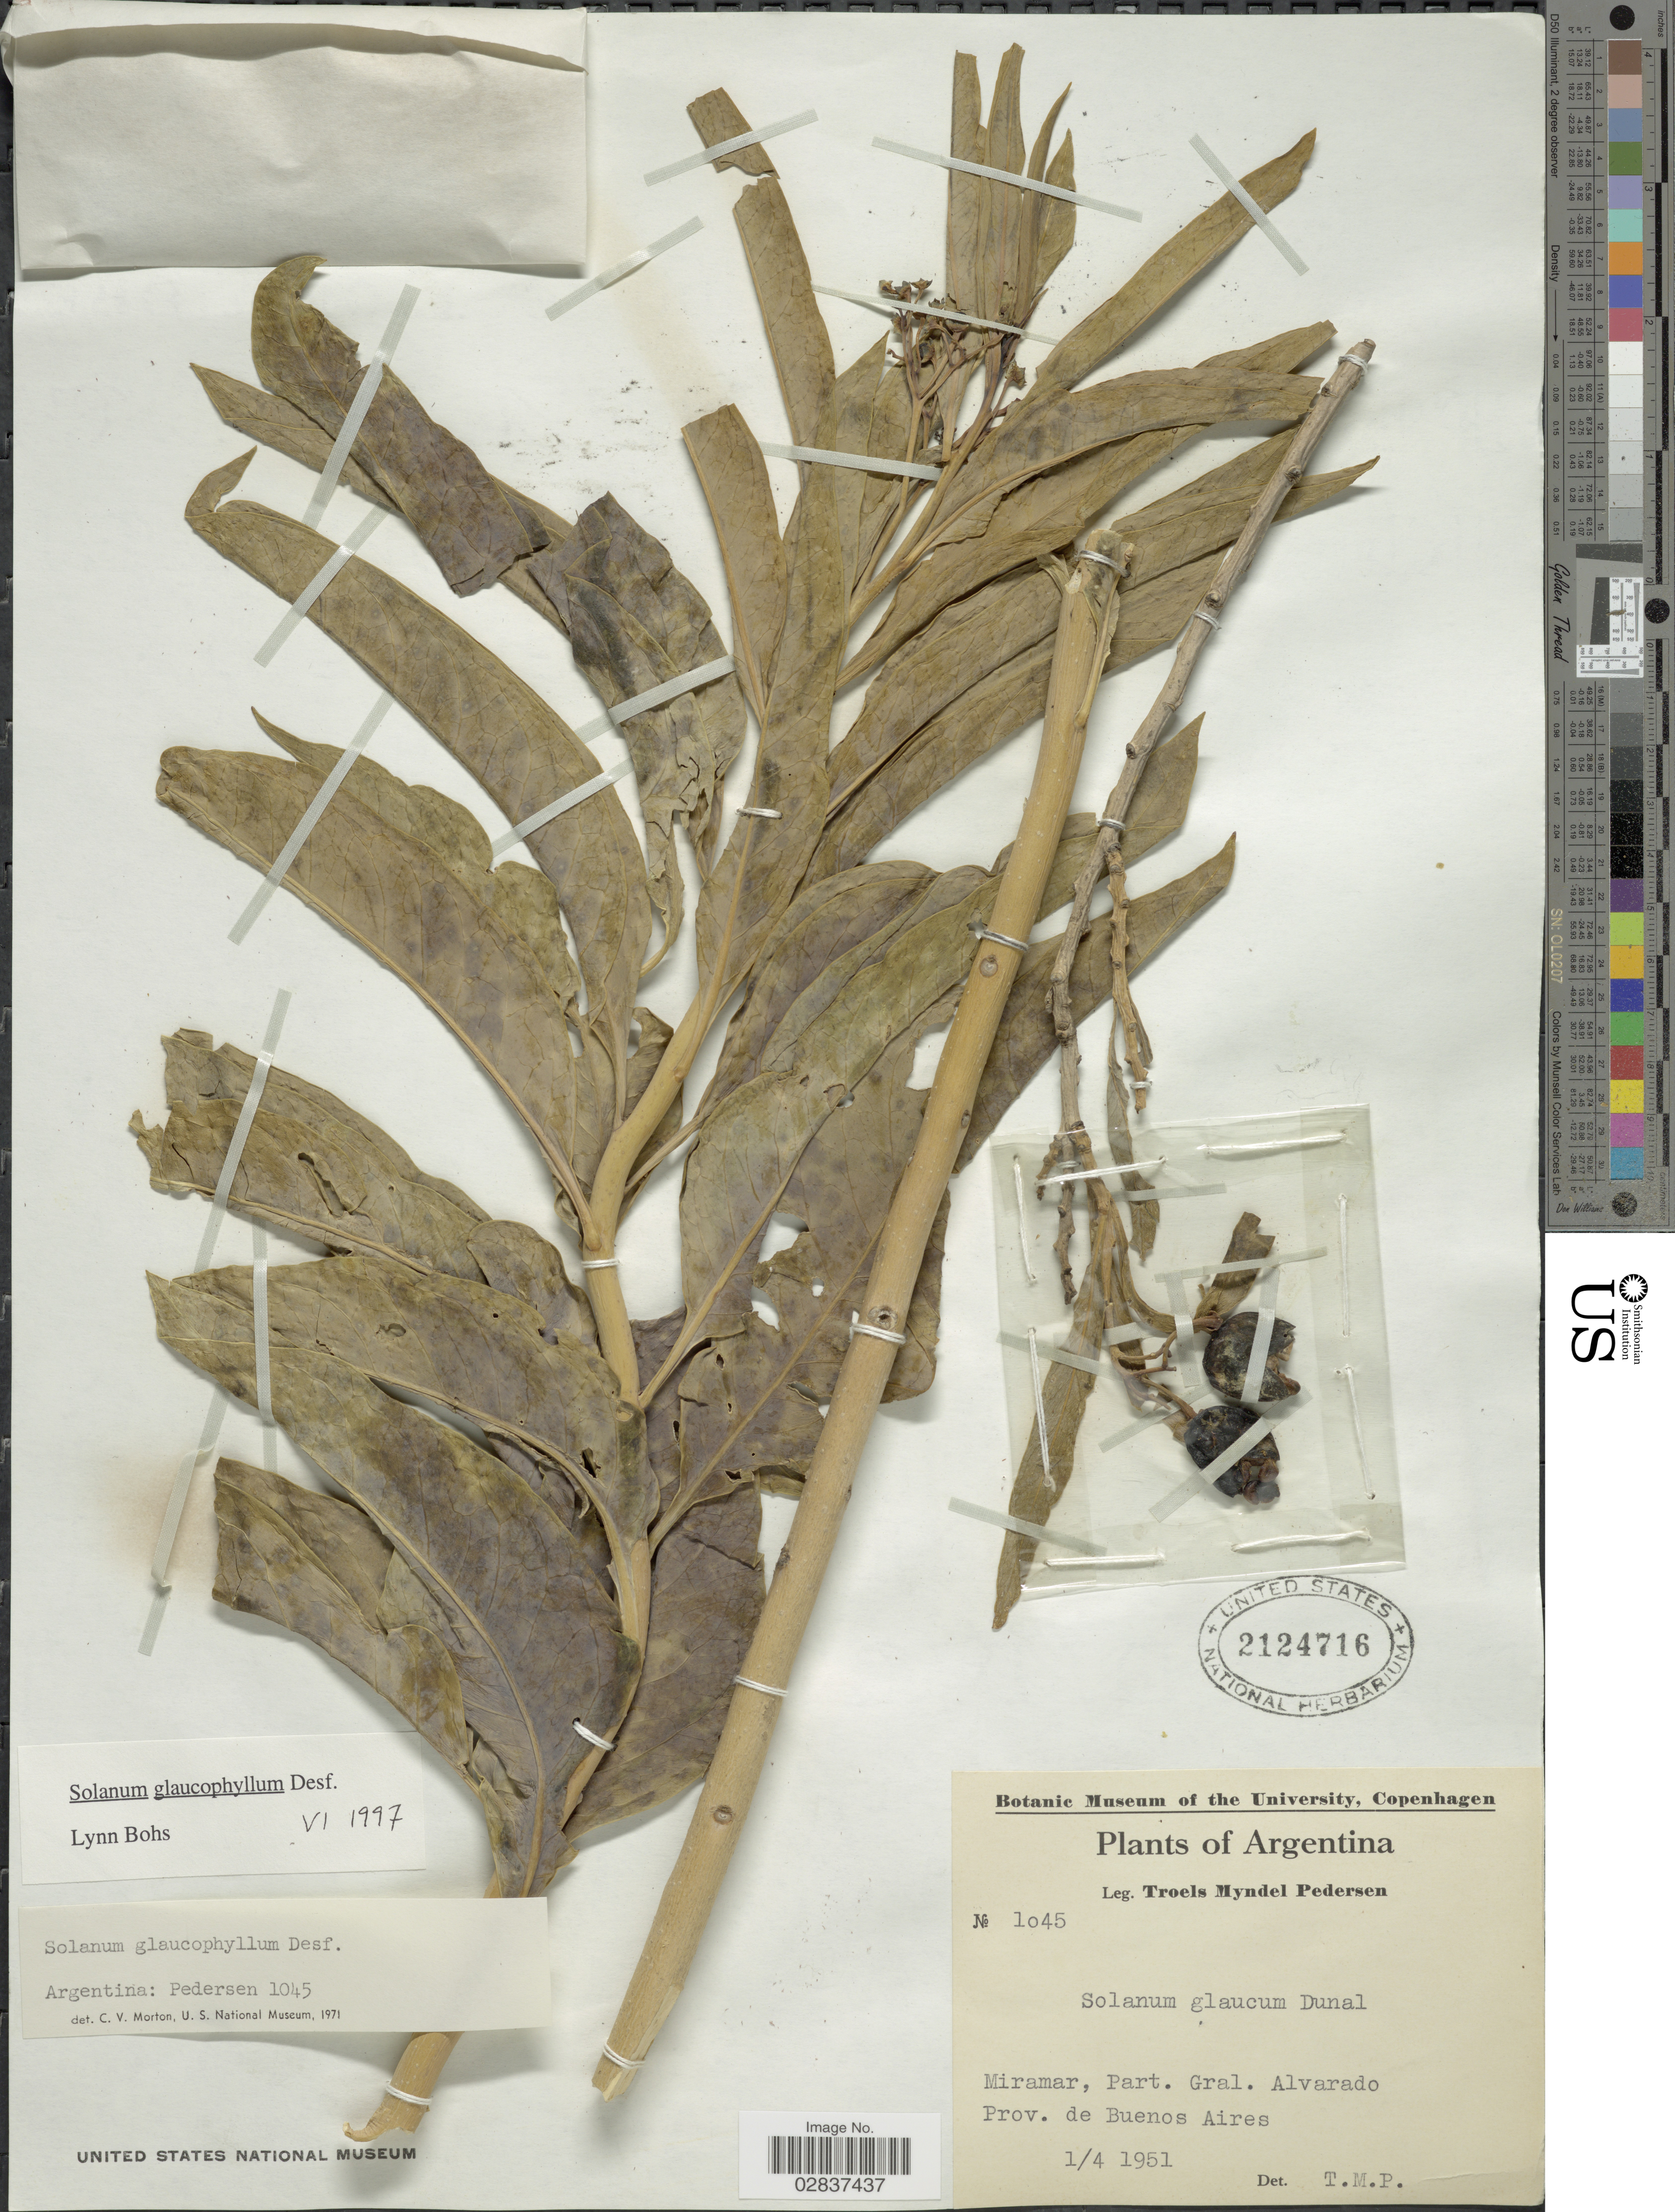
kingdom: Plantae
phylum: Tracheophyta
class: Magnoliopsida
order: Solanales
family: Solanaceae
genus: Solanum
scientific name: Solanum glaucophyllum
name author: Desf.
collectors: T. Pederson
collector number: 1045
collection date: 1951-04-01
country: Argentina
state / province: Buenos Aires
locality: Miramar, Part. Gral. Alvarado.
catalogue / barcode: US 2124716